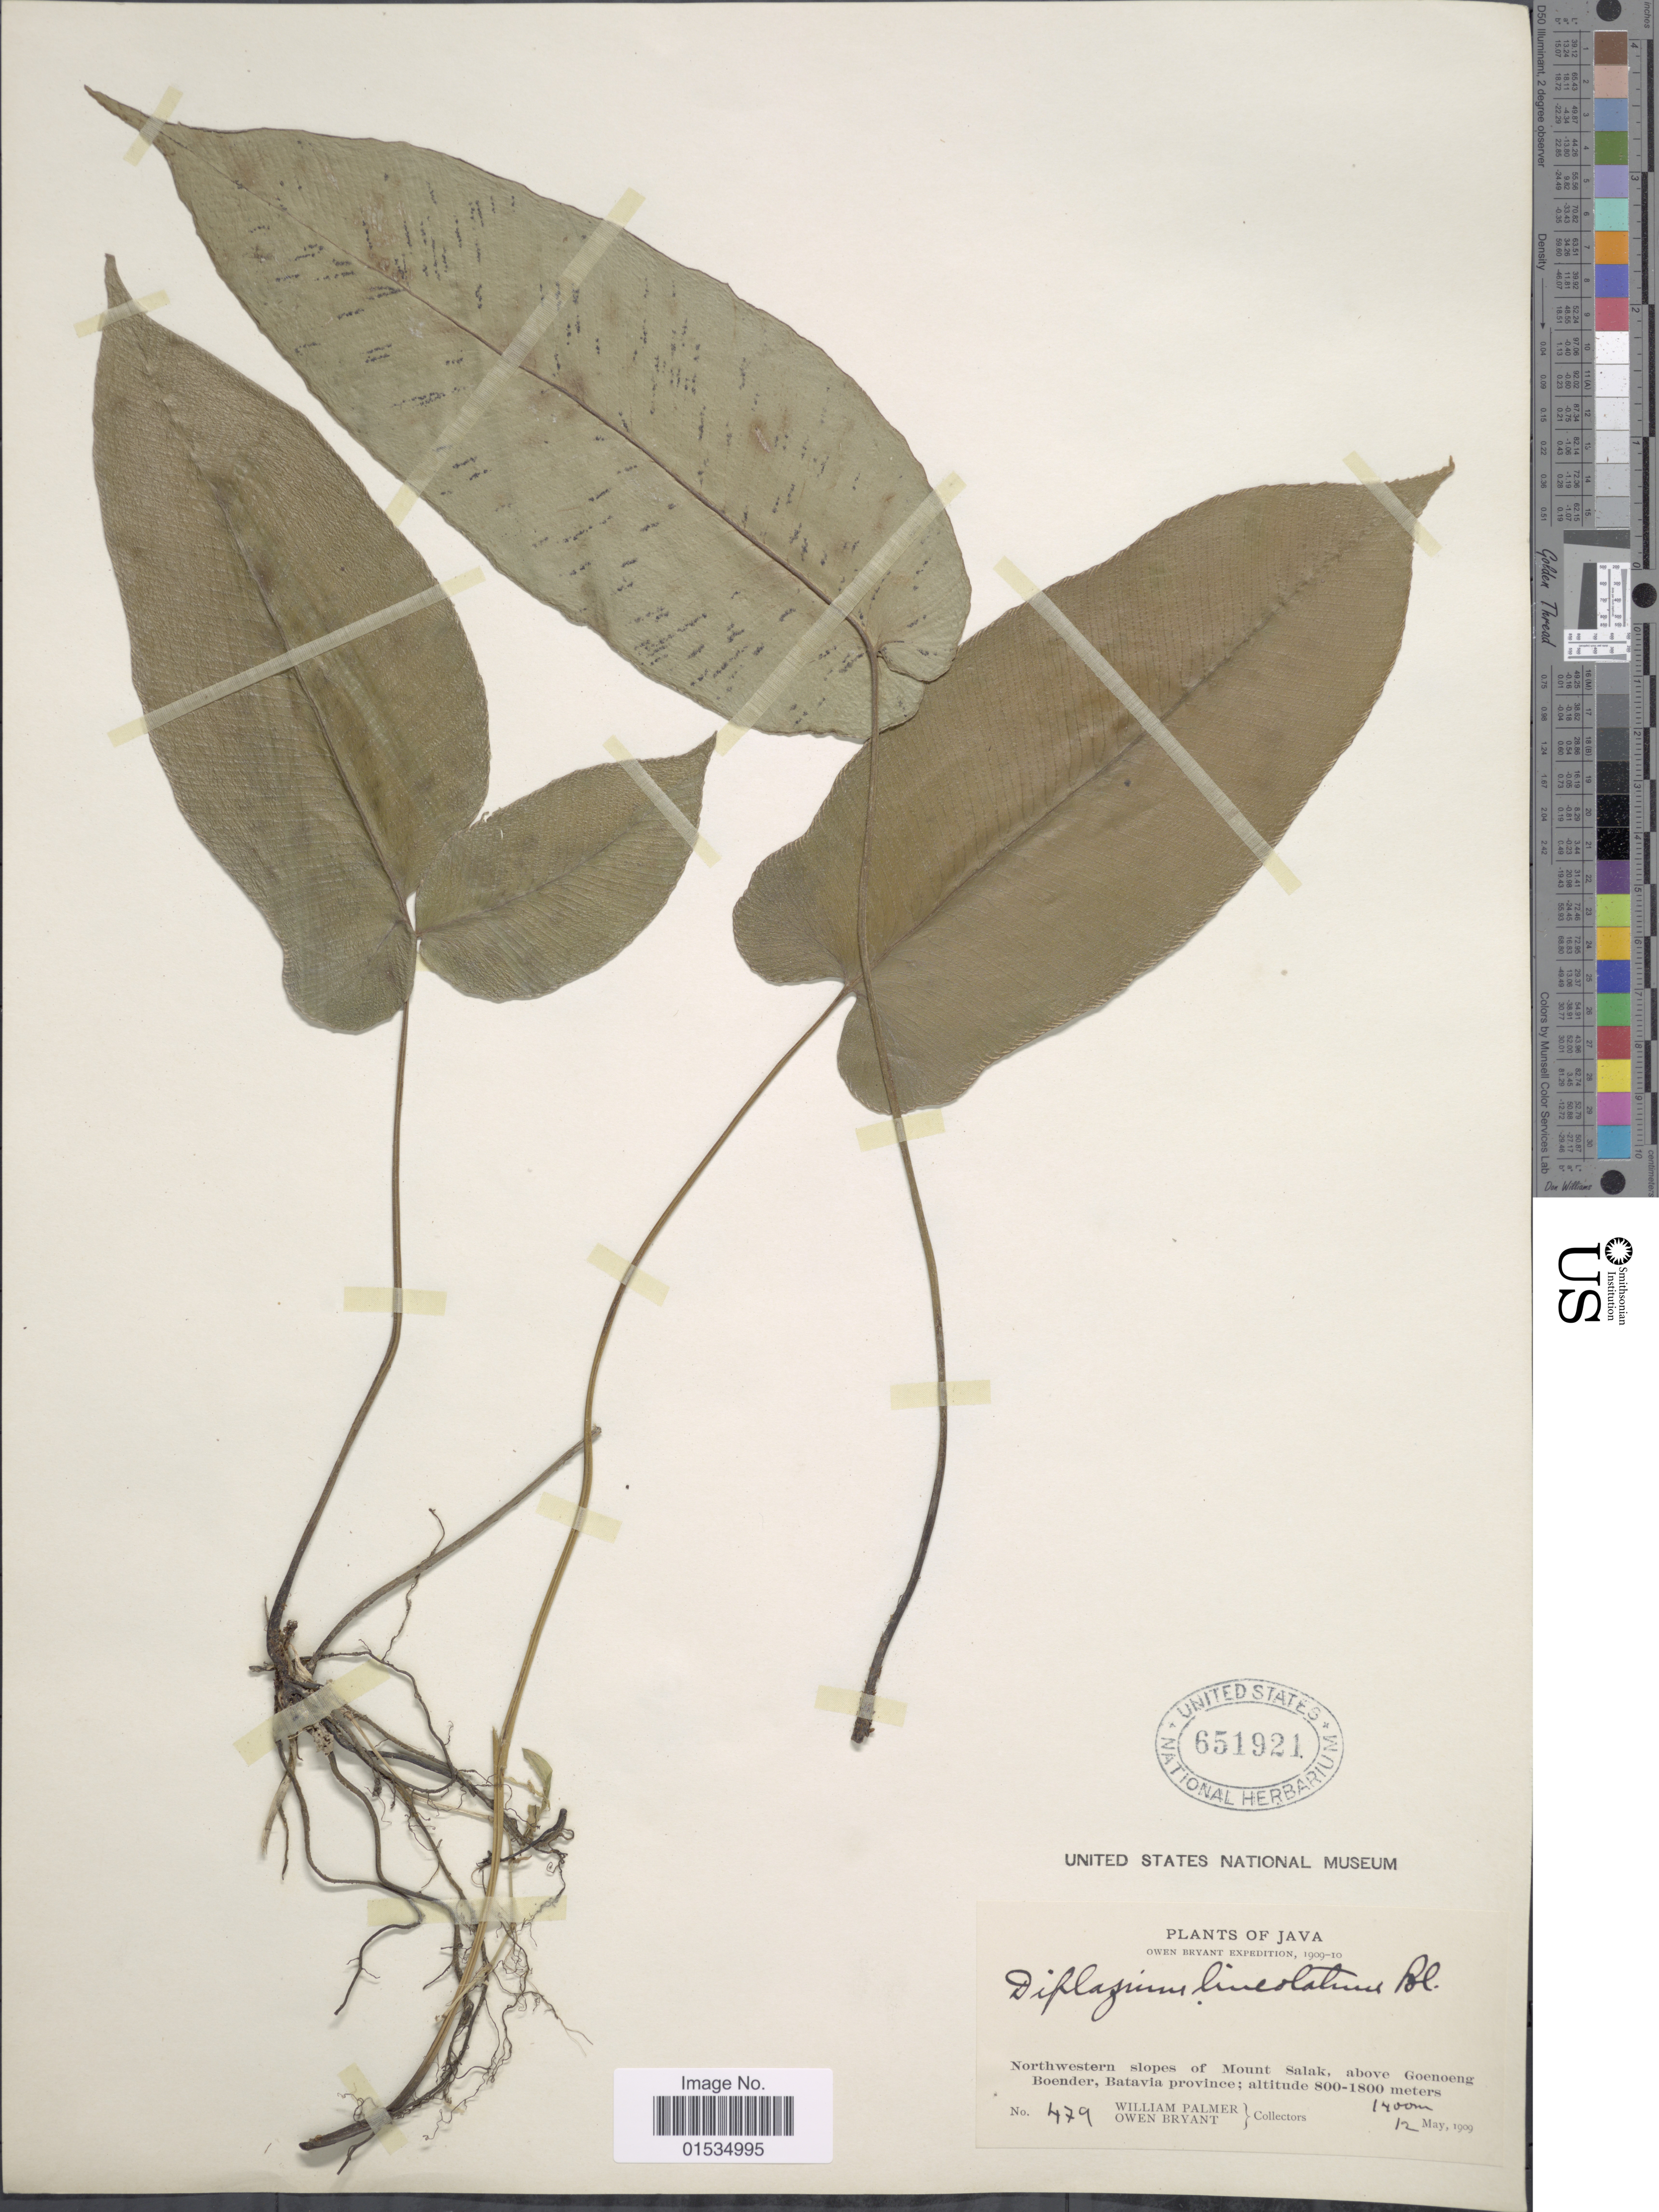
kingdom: Plantae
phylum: Tracheophyta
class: Polypodiopsida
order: Polypodiales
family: Athyriaceae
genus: Diplazium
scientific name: Diplazium fraxinifolium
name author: C. Presl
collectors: W. Palmer & O. Bryant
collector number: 479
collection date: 1909-05-12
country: Indonesia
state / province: Java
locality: Northwestern slopes of Mount Salak, above Goenoeng Boender, Batavia Province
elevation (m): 1400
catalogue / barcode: US 651921